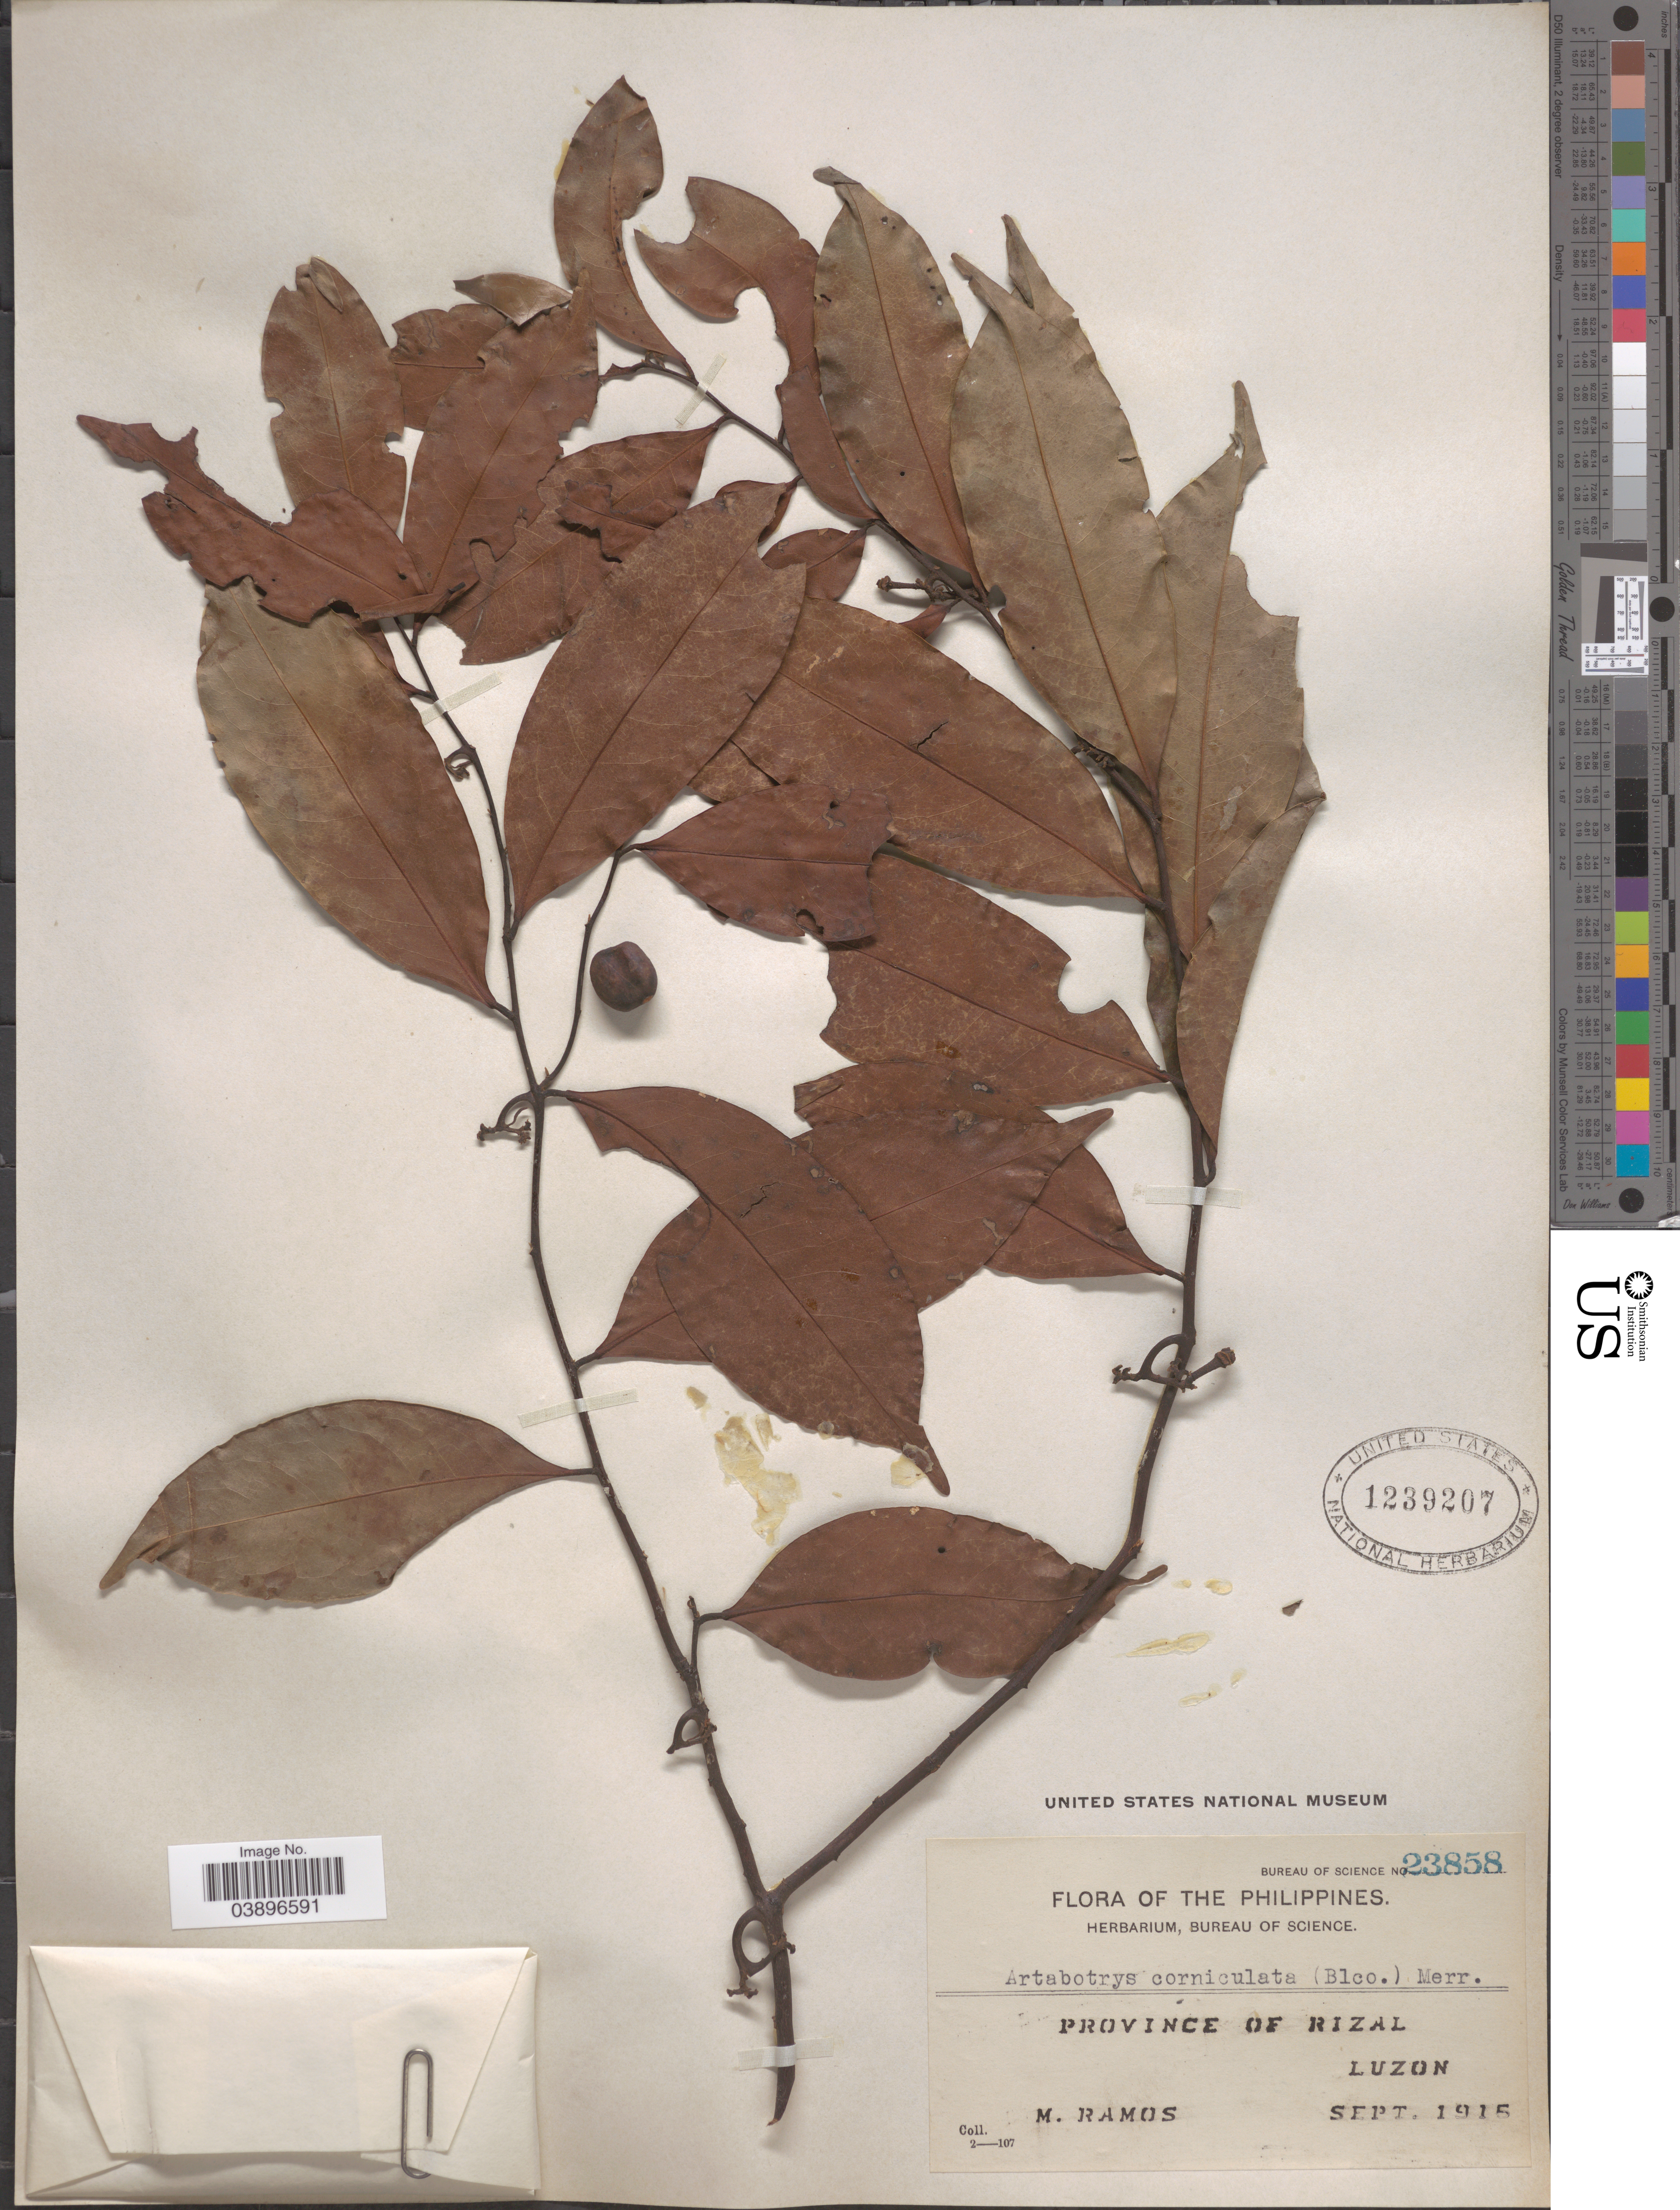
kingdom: Plantae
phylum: Tracheophyta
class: Magnoliopsida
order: Magnoliales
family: Annonaceae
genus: Artabotrys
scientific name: Artabotrys suaveolens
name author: (Blume) Blume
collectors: M. Ramos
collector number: Bureau of Science 23858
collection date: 1915-09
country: Philippines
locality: Province of Rizal, Luzon.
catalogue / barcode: US 1239207